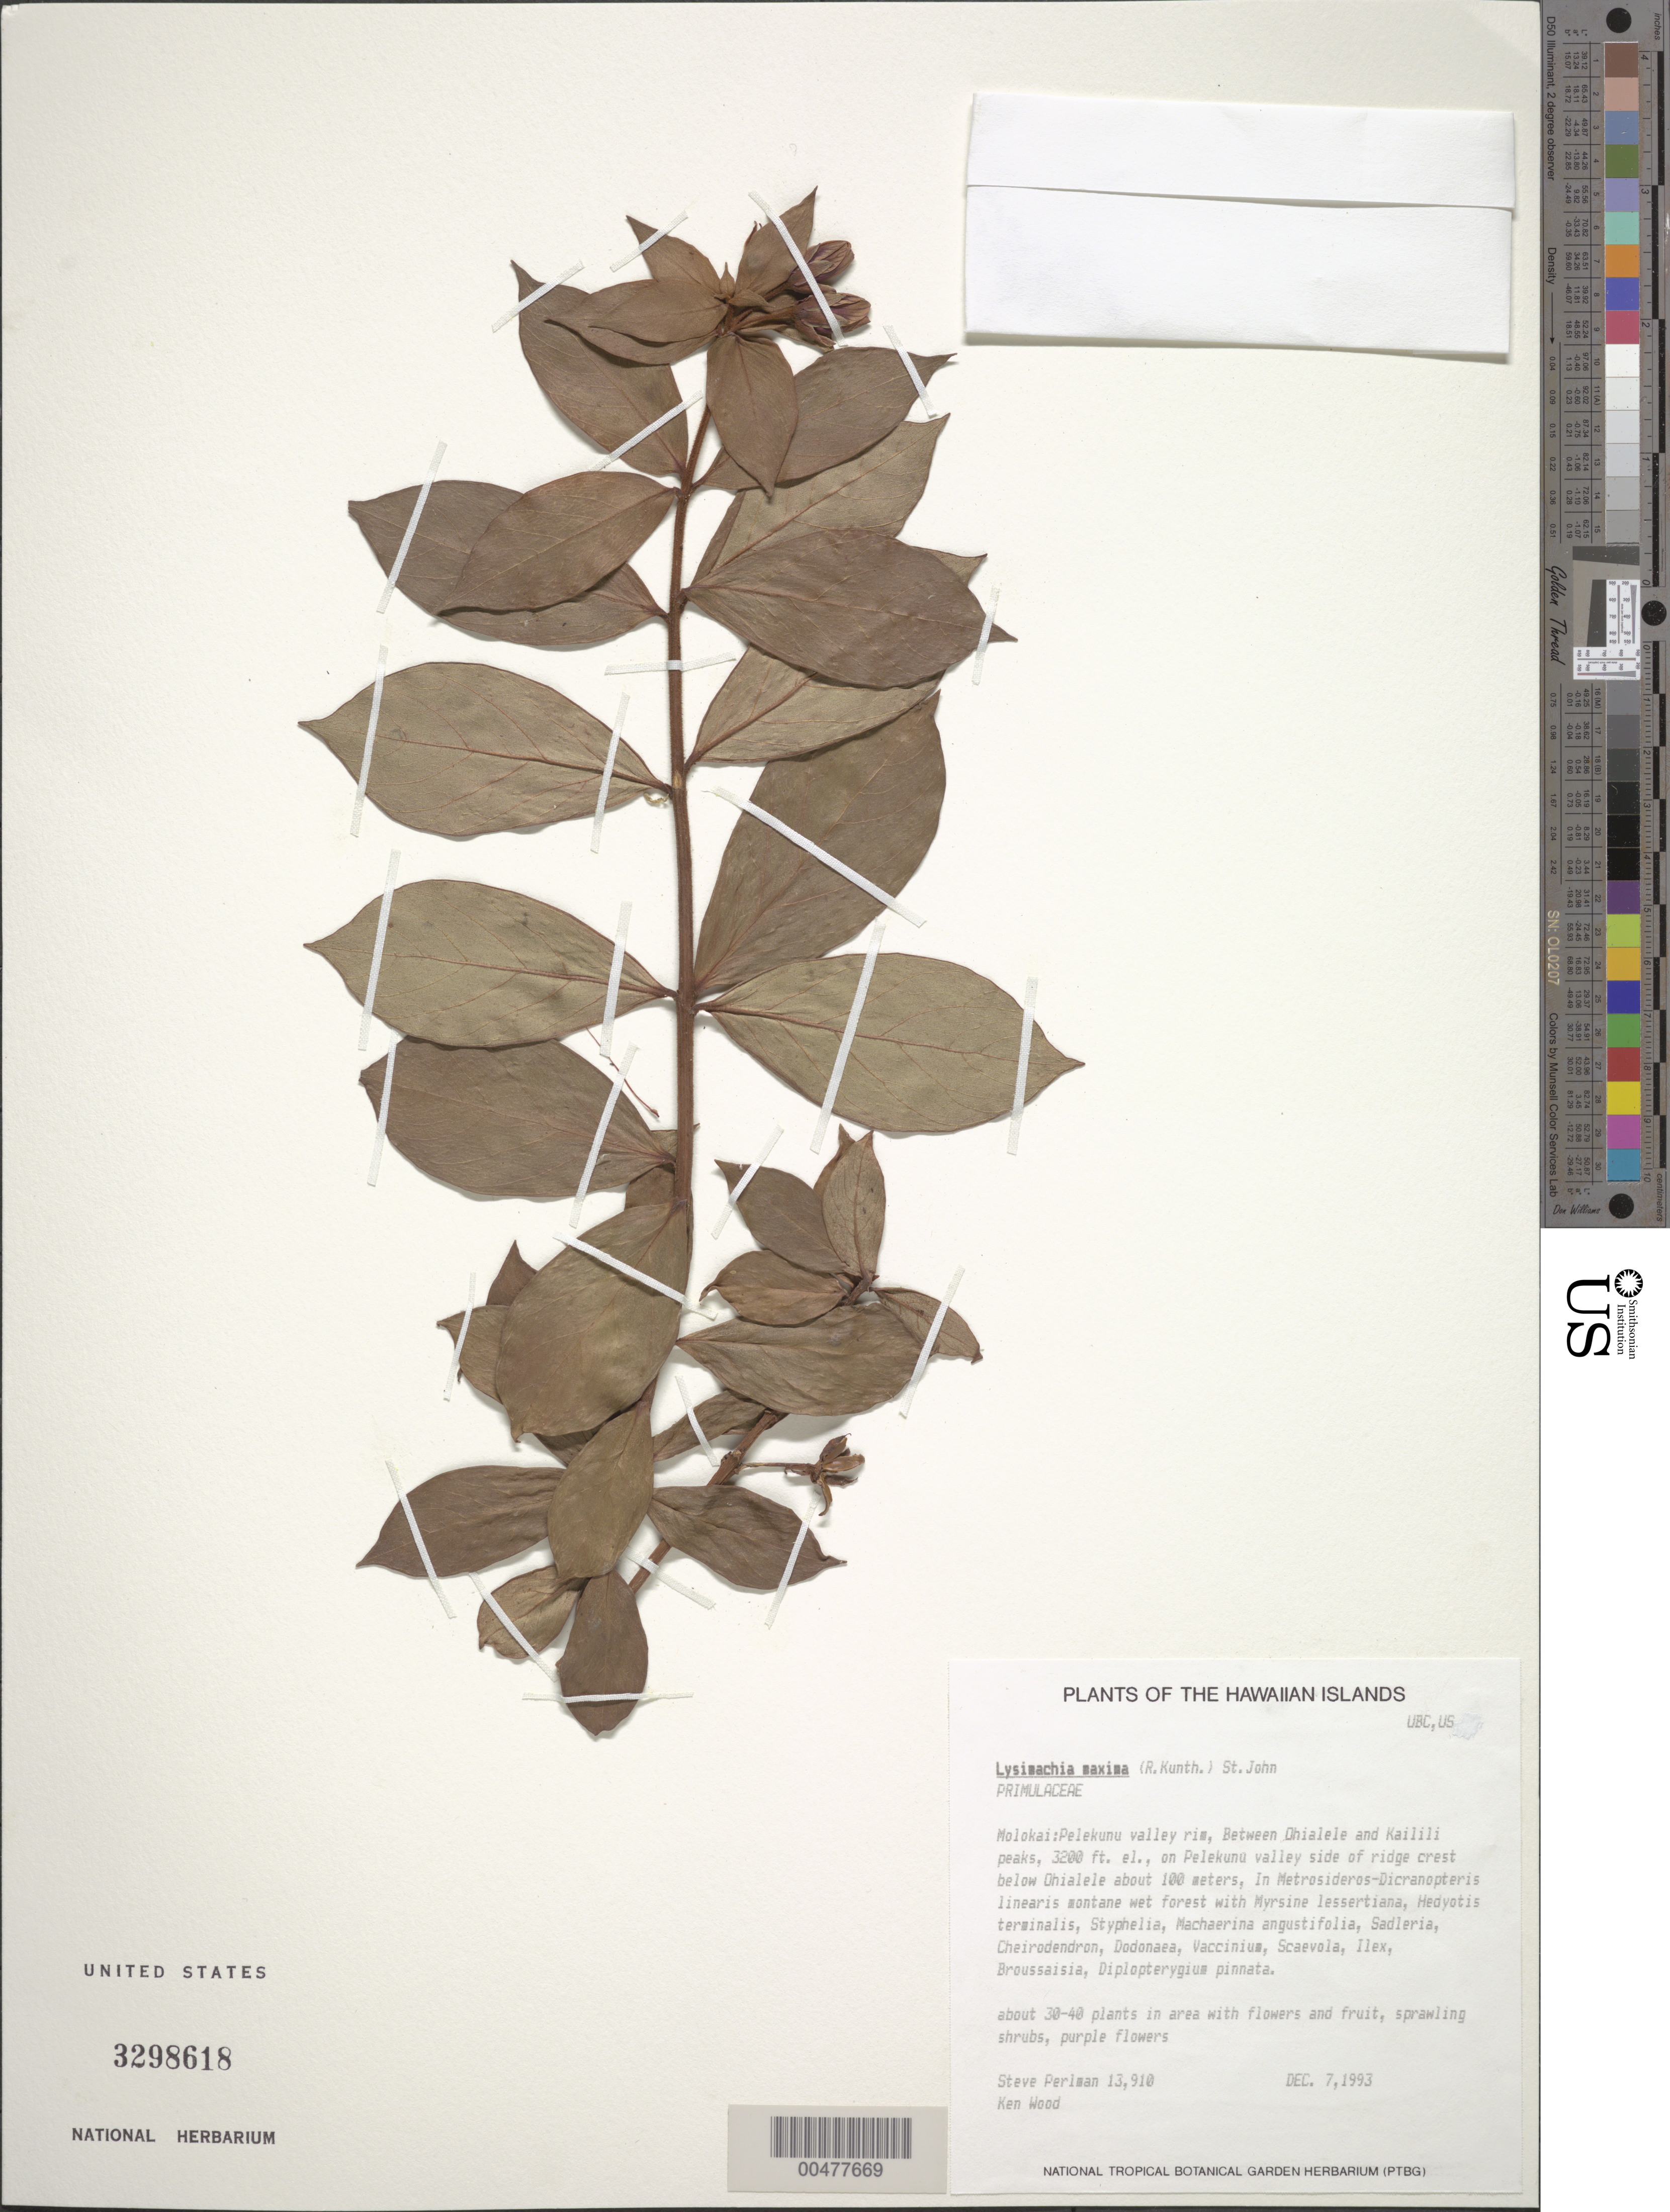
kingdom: Plantae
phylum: Tracheophyta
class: Magnoliopsida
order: Ericales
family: Primulaceae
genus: Lysimachia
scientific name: Lysimachia maxima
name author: (Kunth) H. St. John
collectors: S. P. Perlman & K. Wood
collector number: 13910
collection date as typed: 7 Dec 1993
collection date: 1993-12-07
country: United States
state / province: Hawaii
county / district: Maui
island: Moloka'i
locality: Pelekunu Valley rim, between Ohialele and Kailili peaks, on Pelekunu valley side of ridge crest below Ohialele about 300 meters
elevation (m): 975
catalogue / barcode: US 3298618